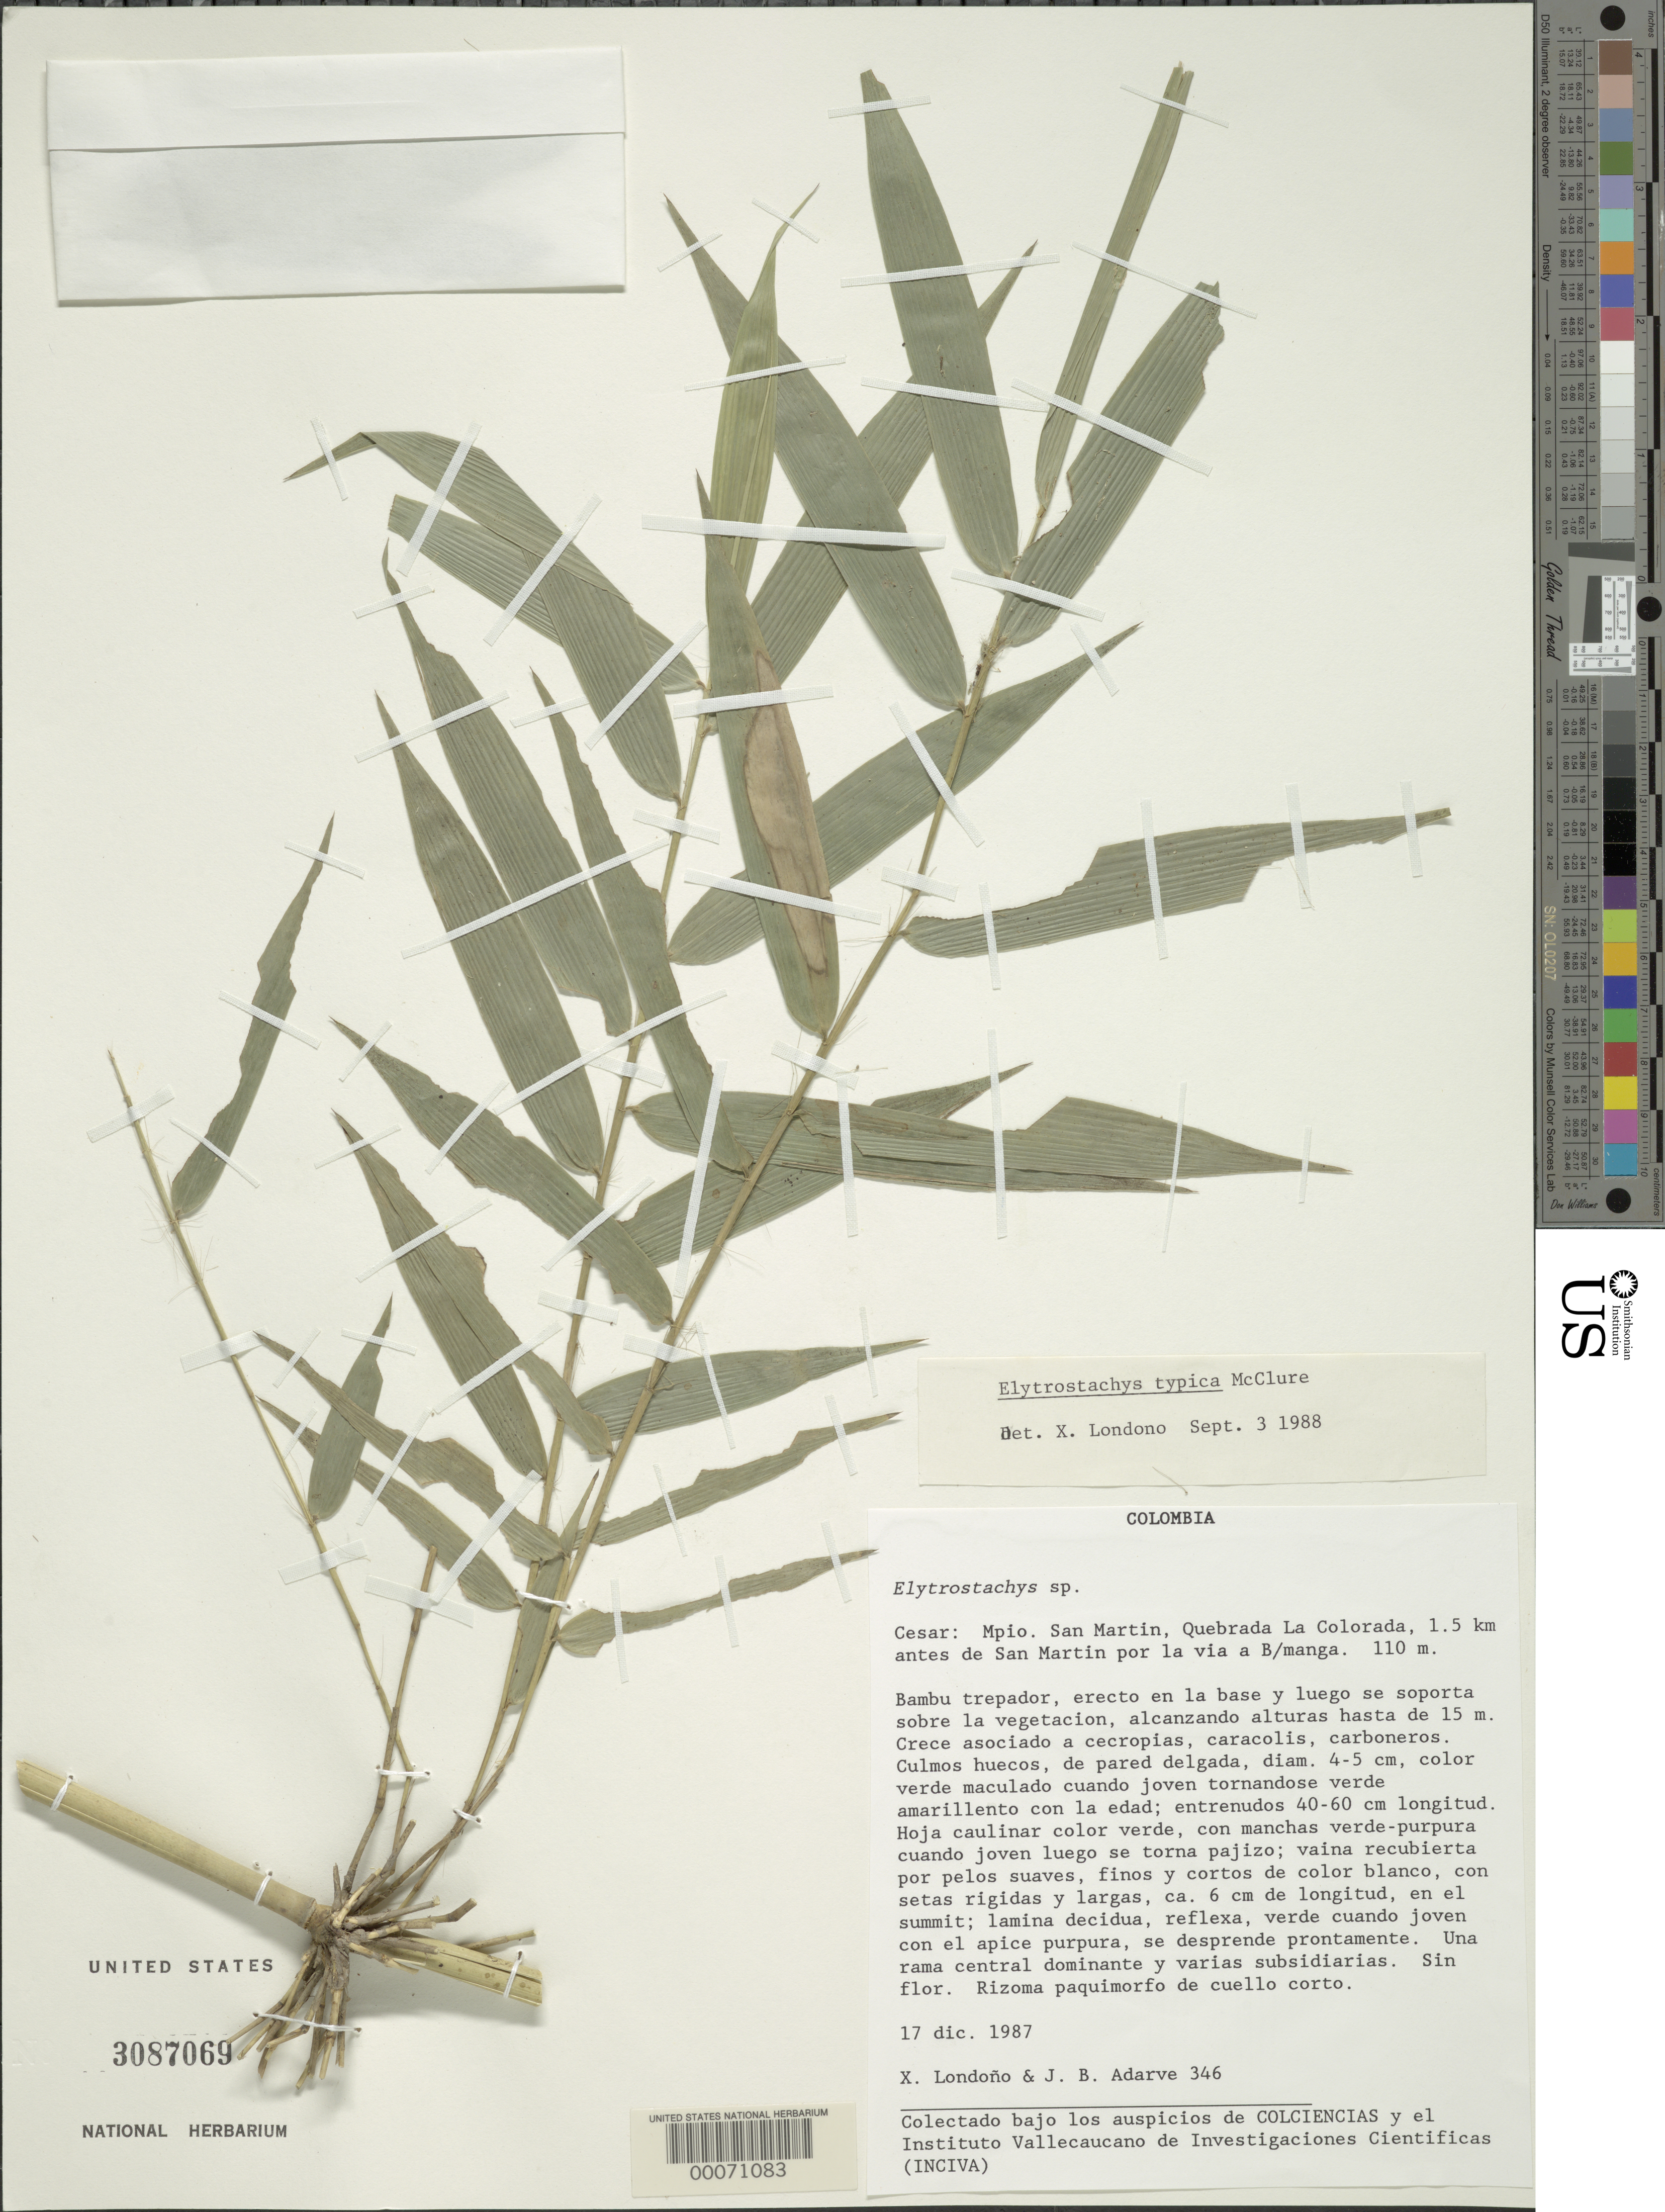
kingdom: Plantae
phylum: Tracheophyta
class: Liliopsida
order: Poales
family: Poaceae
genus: Elytrostachys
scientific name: Elytrostachys typica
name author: McClure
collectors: X. Londoño & J. B. Adarve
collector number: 346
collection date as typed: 17 Dec 1987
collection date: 1987-12-17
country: Colombia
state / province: César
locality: San Martin Mun. (?), la Colorado stream, 1.5 km of San Martin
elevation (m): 110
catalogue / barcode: US 3087069